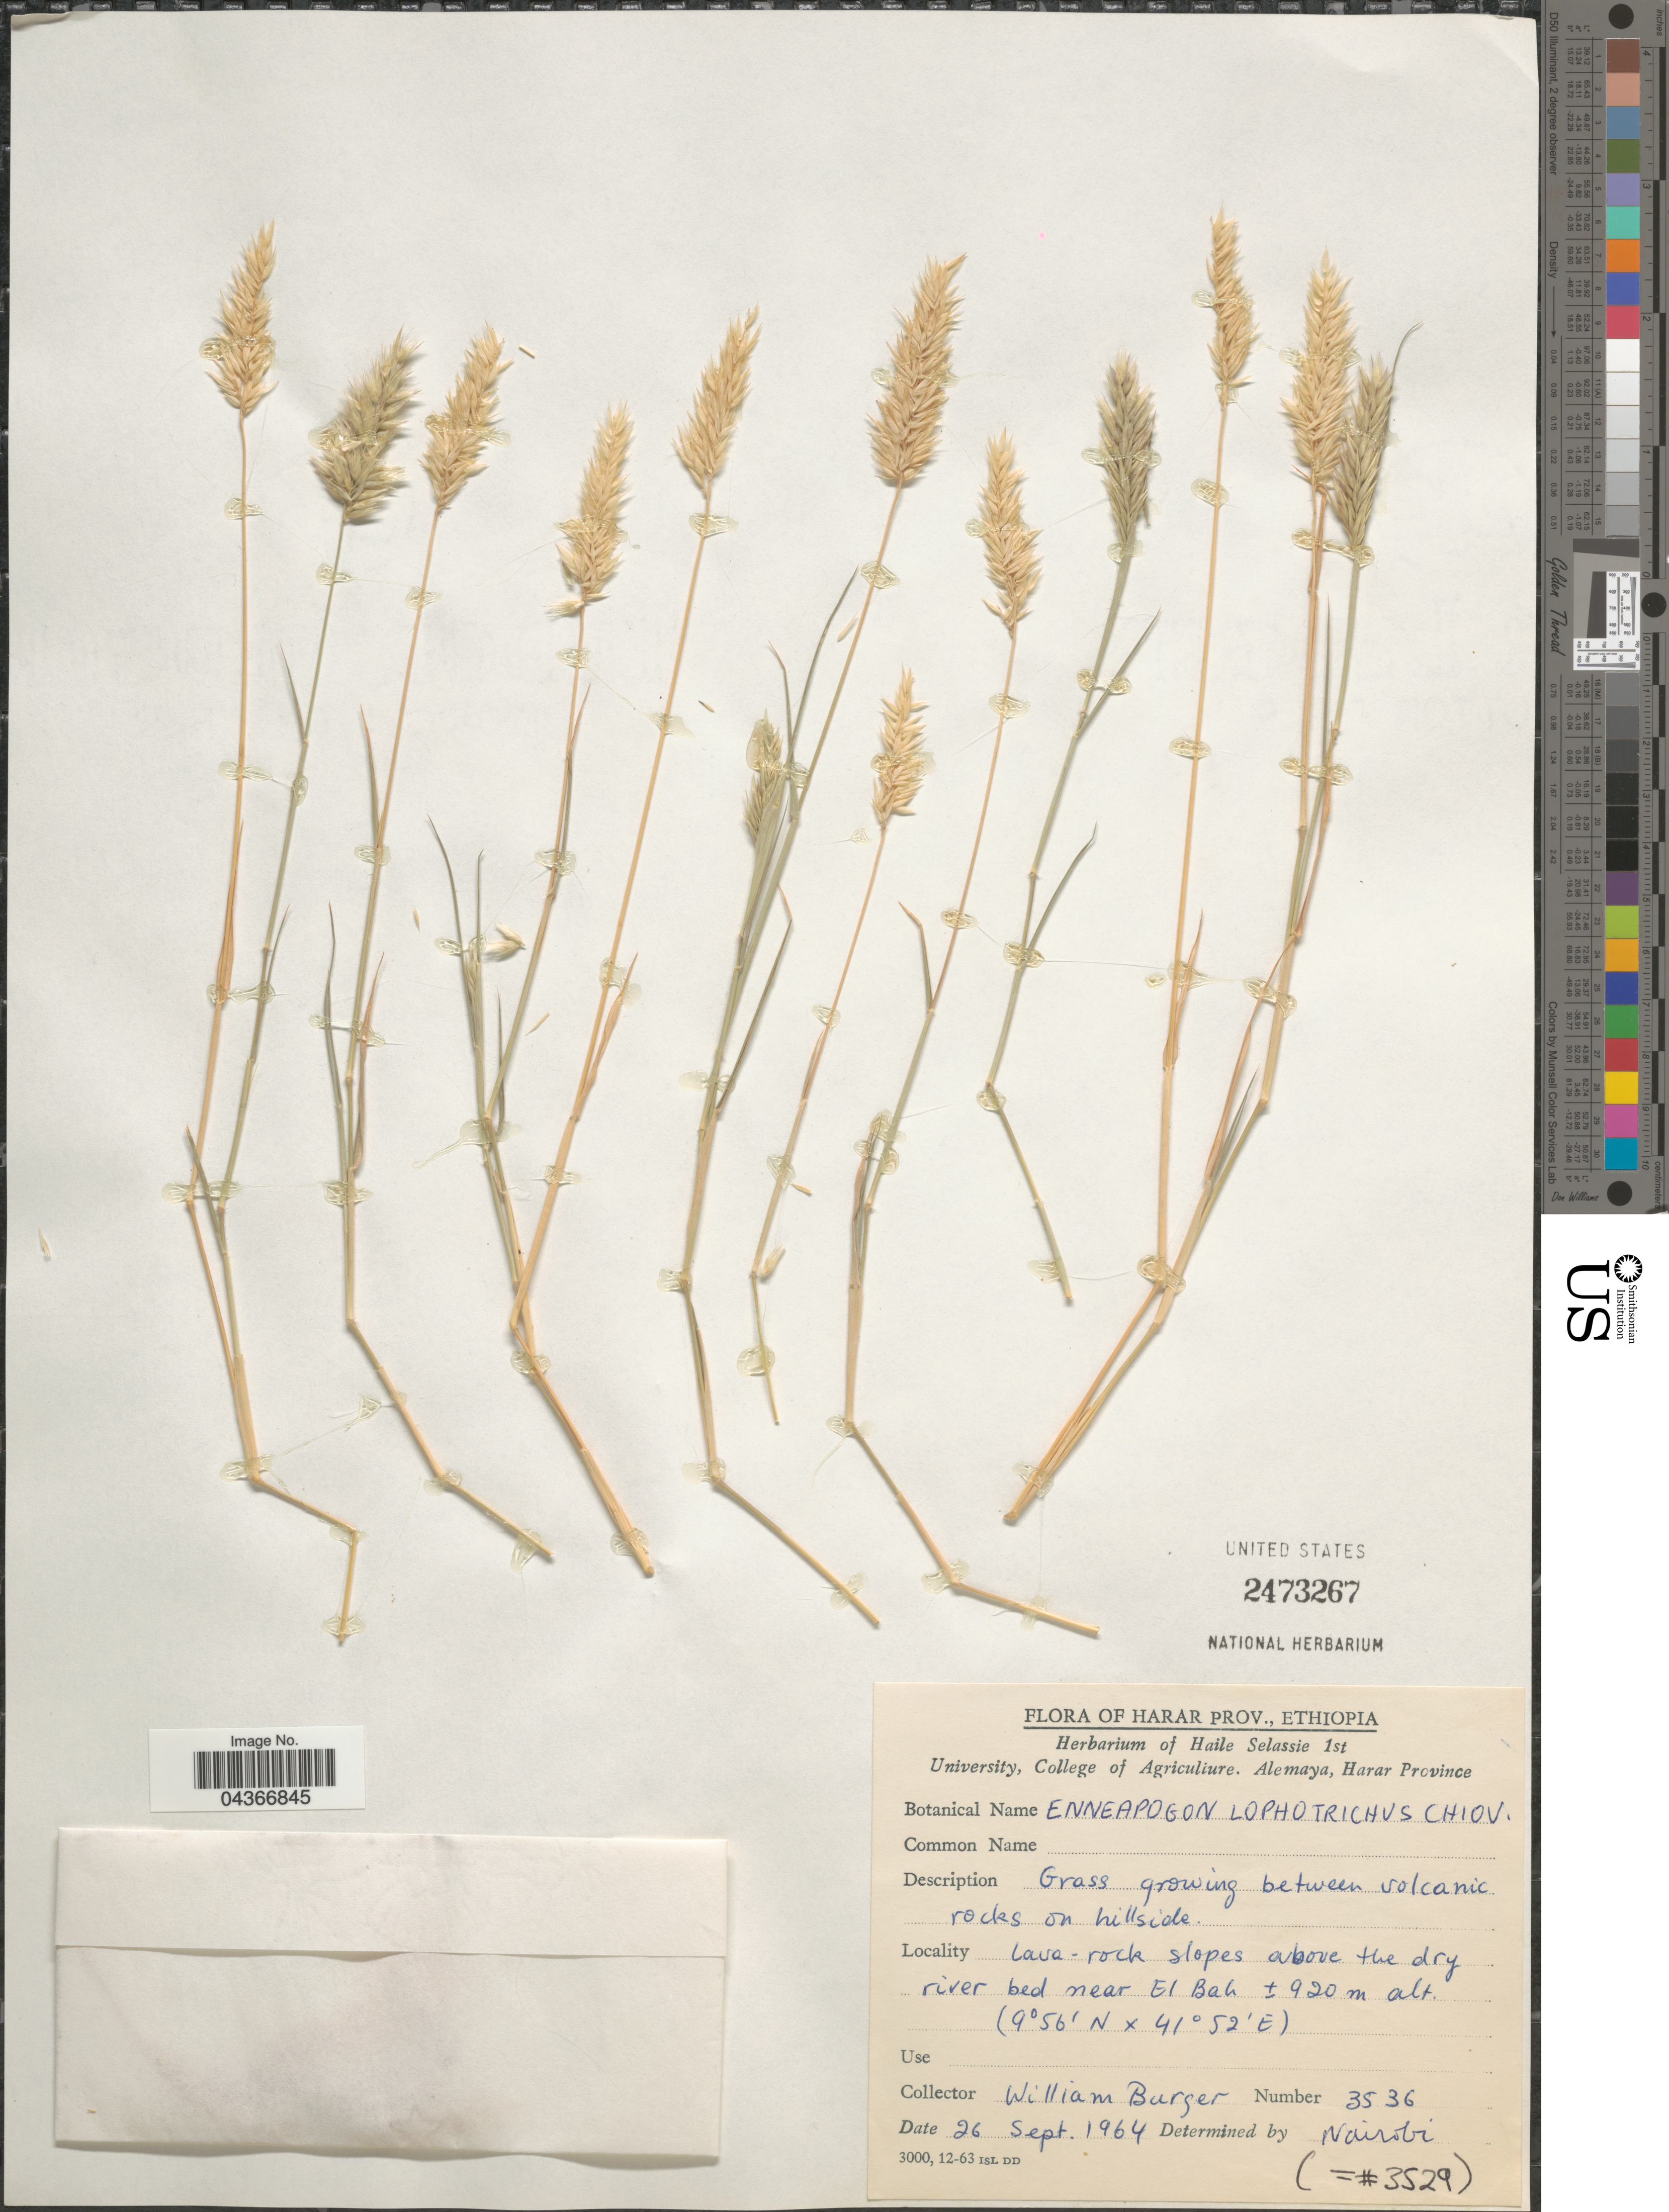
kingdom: Plantae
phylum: Tracheophyta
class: Liliopsida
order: Poales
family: Poaceae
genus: Enneapogon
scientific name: Enneapogon lophotrichus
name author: Chiov. ex H. Scholz & P. König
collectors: W. Burger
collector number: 3536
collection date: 1964-09-26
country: Ethiopia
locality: Lava - rock slopes above the dry river bed near El Bah.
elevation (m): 920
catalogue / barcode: US 2473267